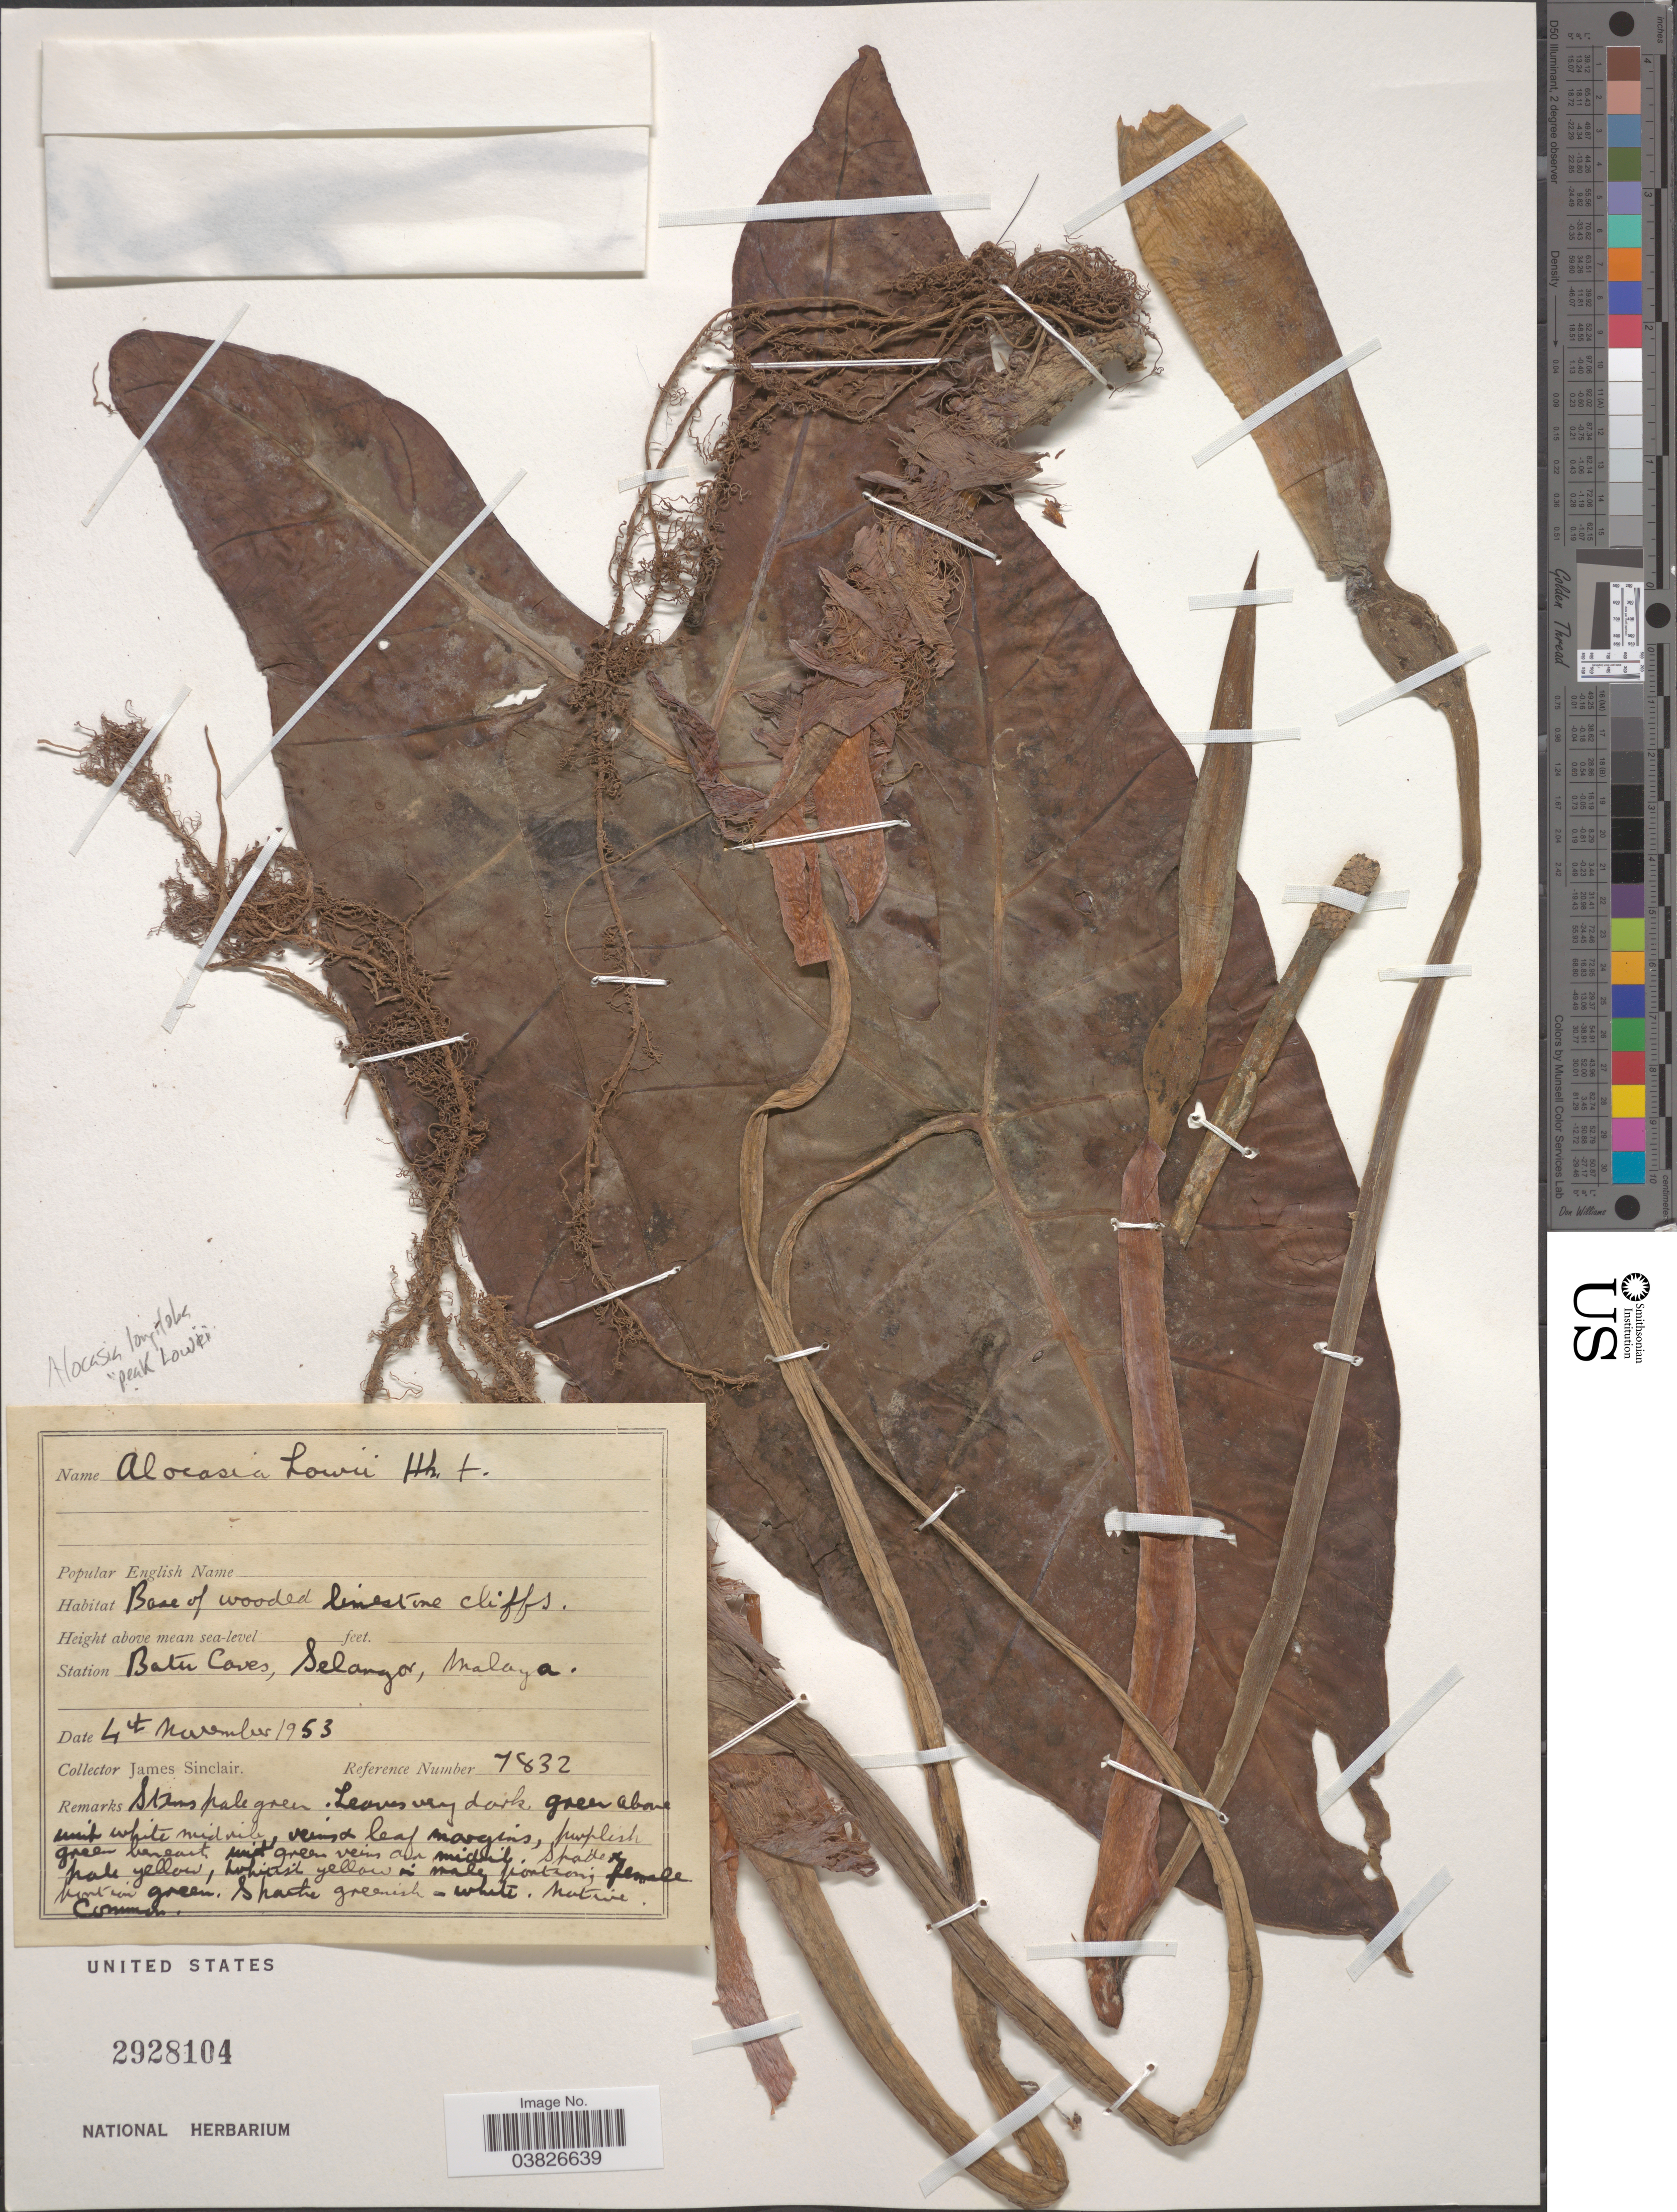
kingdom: Plantae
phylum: Tracheophyta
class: Liliopsida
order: Alismatales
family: Araceae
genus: Alocasia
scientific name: Alocasia longiloba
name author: Miq.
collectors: J. Sinclair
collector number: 7832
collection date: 1953-11-04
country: Malaysia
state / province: Selangor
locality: Station Batu Caves, Malaya.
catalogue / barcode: US 2928104